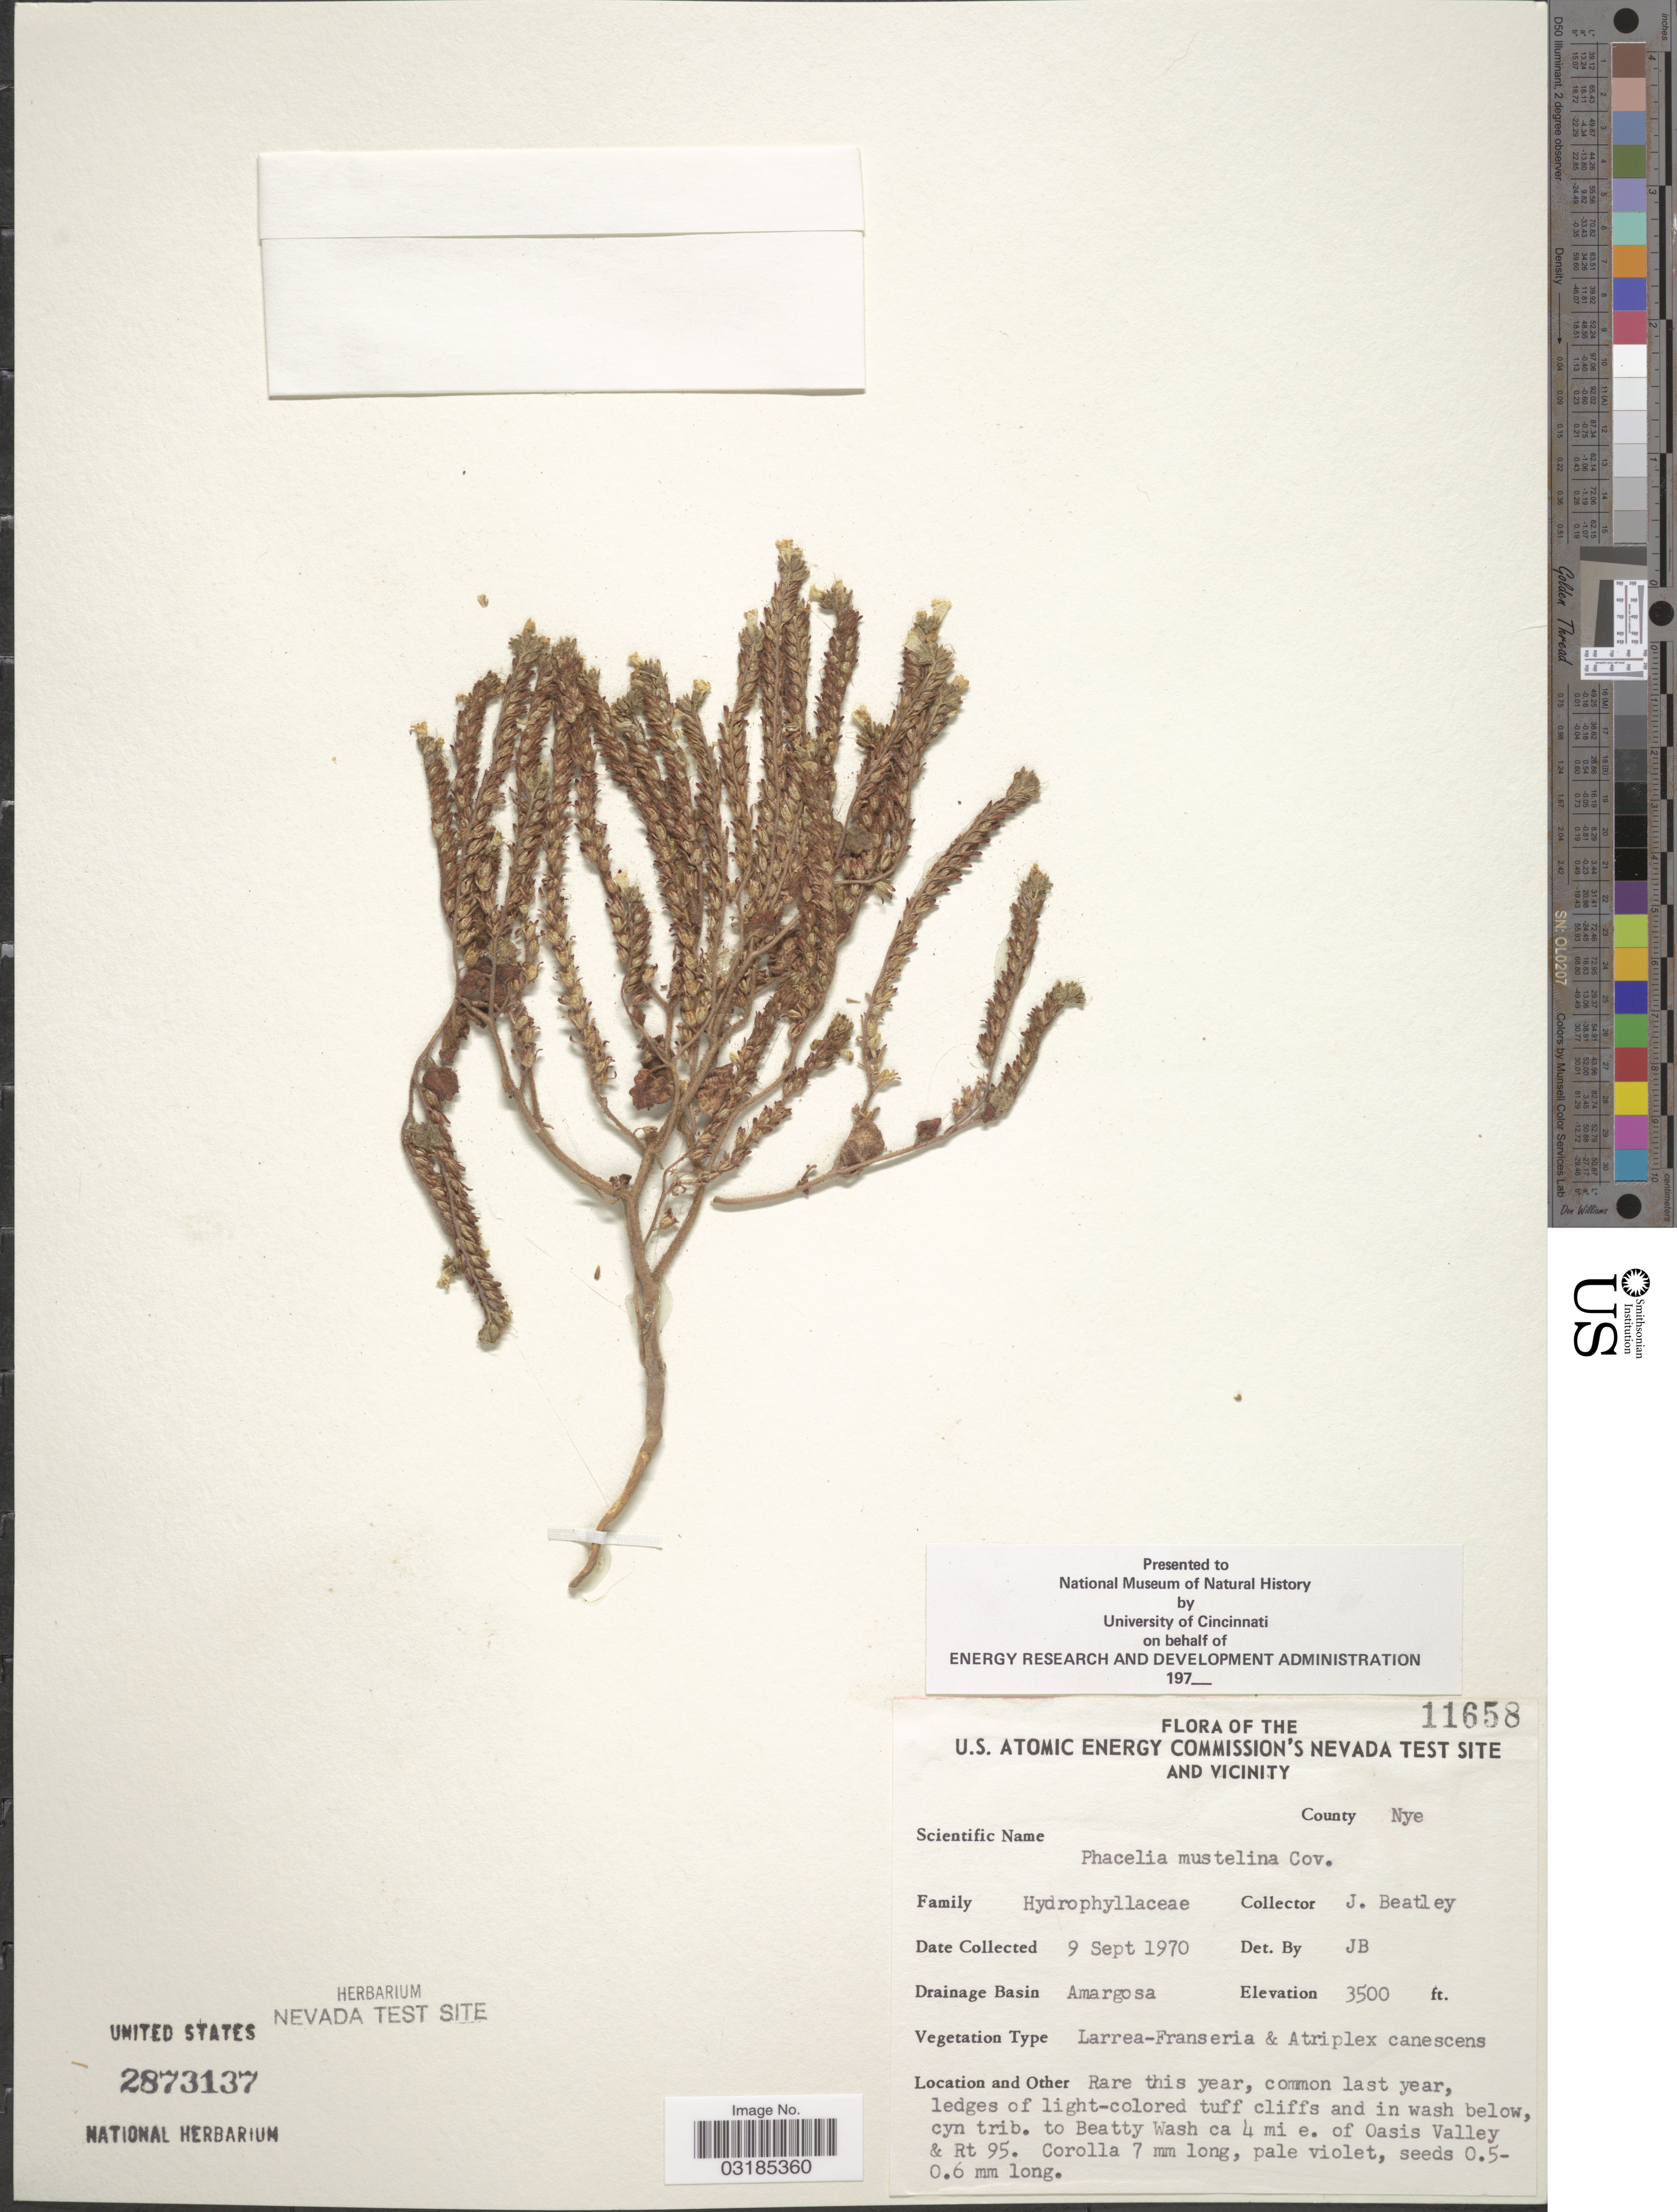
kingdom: Plantae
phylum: Tracheophyta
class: Magnoliopsida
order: Boraginales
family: Hydrophyllaceae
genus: Phacelia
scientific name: Phacelia mustelina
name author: Coville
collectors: J. C. Beatley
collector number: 11658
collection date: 1970-09-09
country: United States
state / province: Nevada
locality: U.S. Atomic Energy Commission's Nevada Test Site and Vicinity. County Nye. Drainage Basin Amargosa. To Beatty Wash ca 4 mi e. of Oasis Valley & Rt 95.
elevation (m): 1067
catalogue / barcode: US 2873137